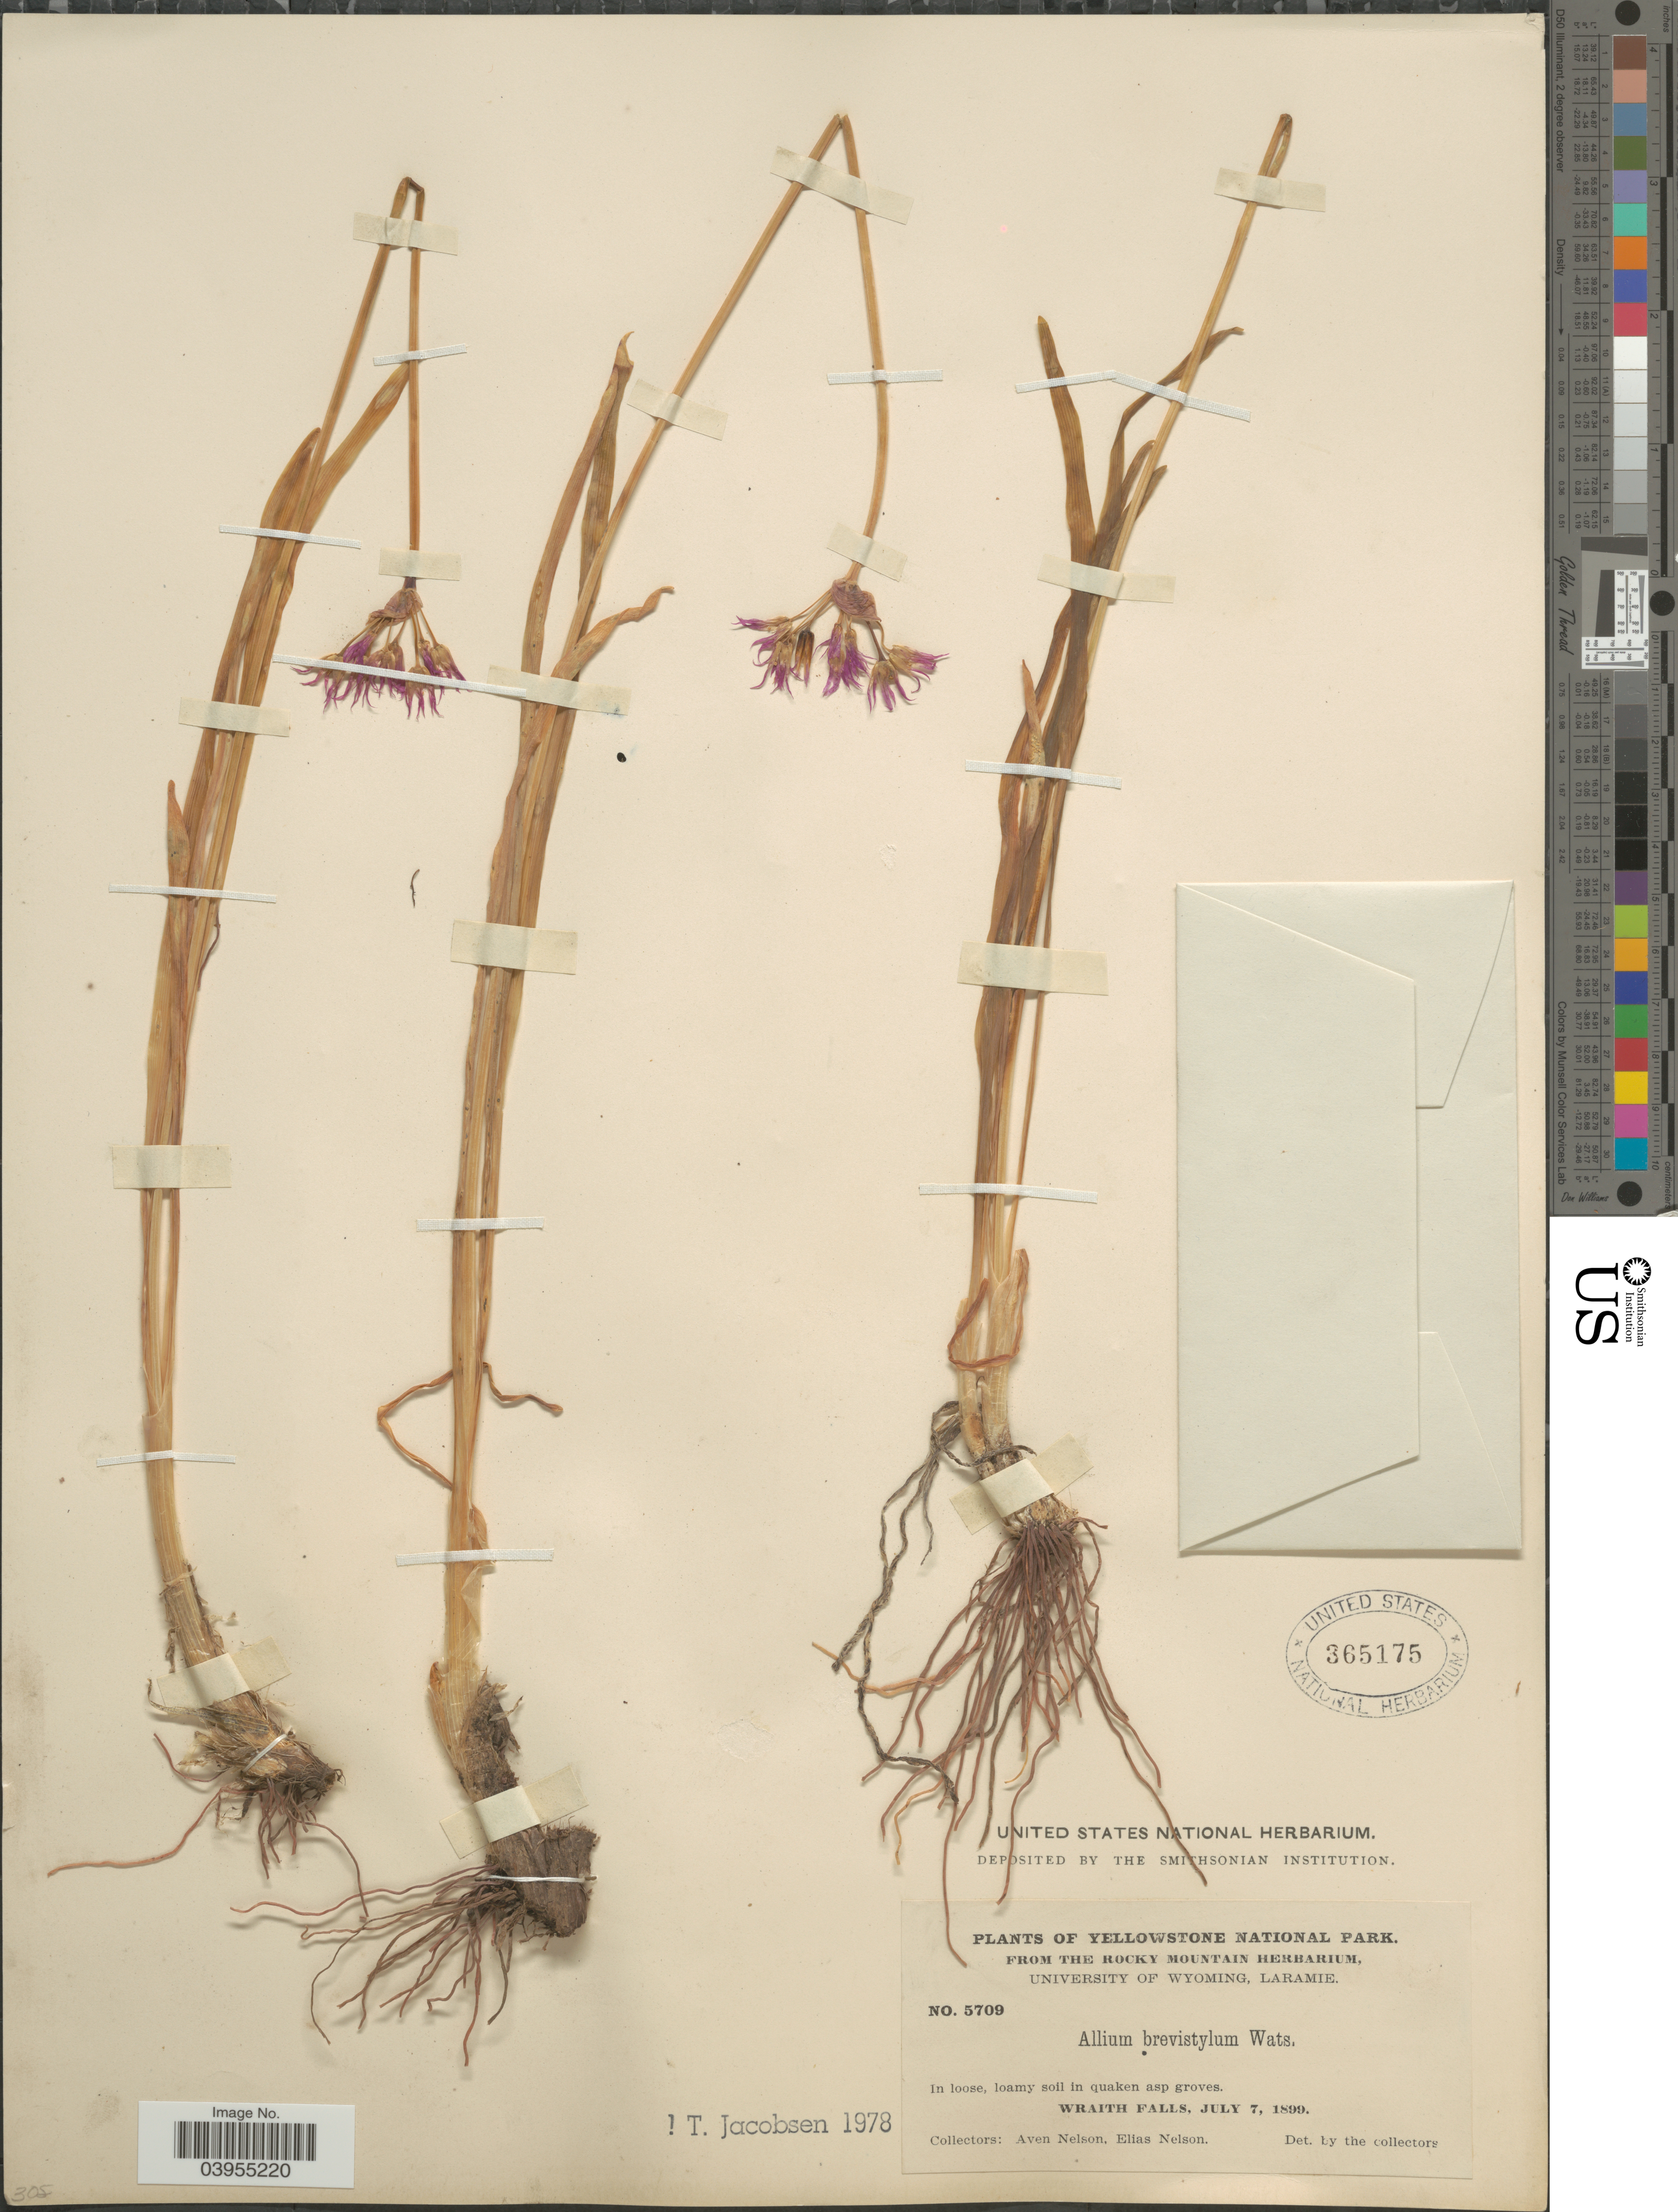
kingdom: Plantae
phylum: Tracheophyta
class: Liliopsida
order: Asparagales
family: Amaryllidaceae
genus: Allium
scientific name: Allium brevistylum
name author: S. Watson in C. King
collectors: A. Nelson & E. Nelson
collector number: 5709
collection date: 1899-07-07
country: United States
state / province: Wyoming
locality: Yellowstone National Park. Wraith Falls.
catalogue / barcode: US 365175